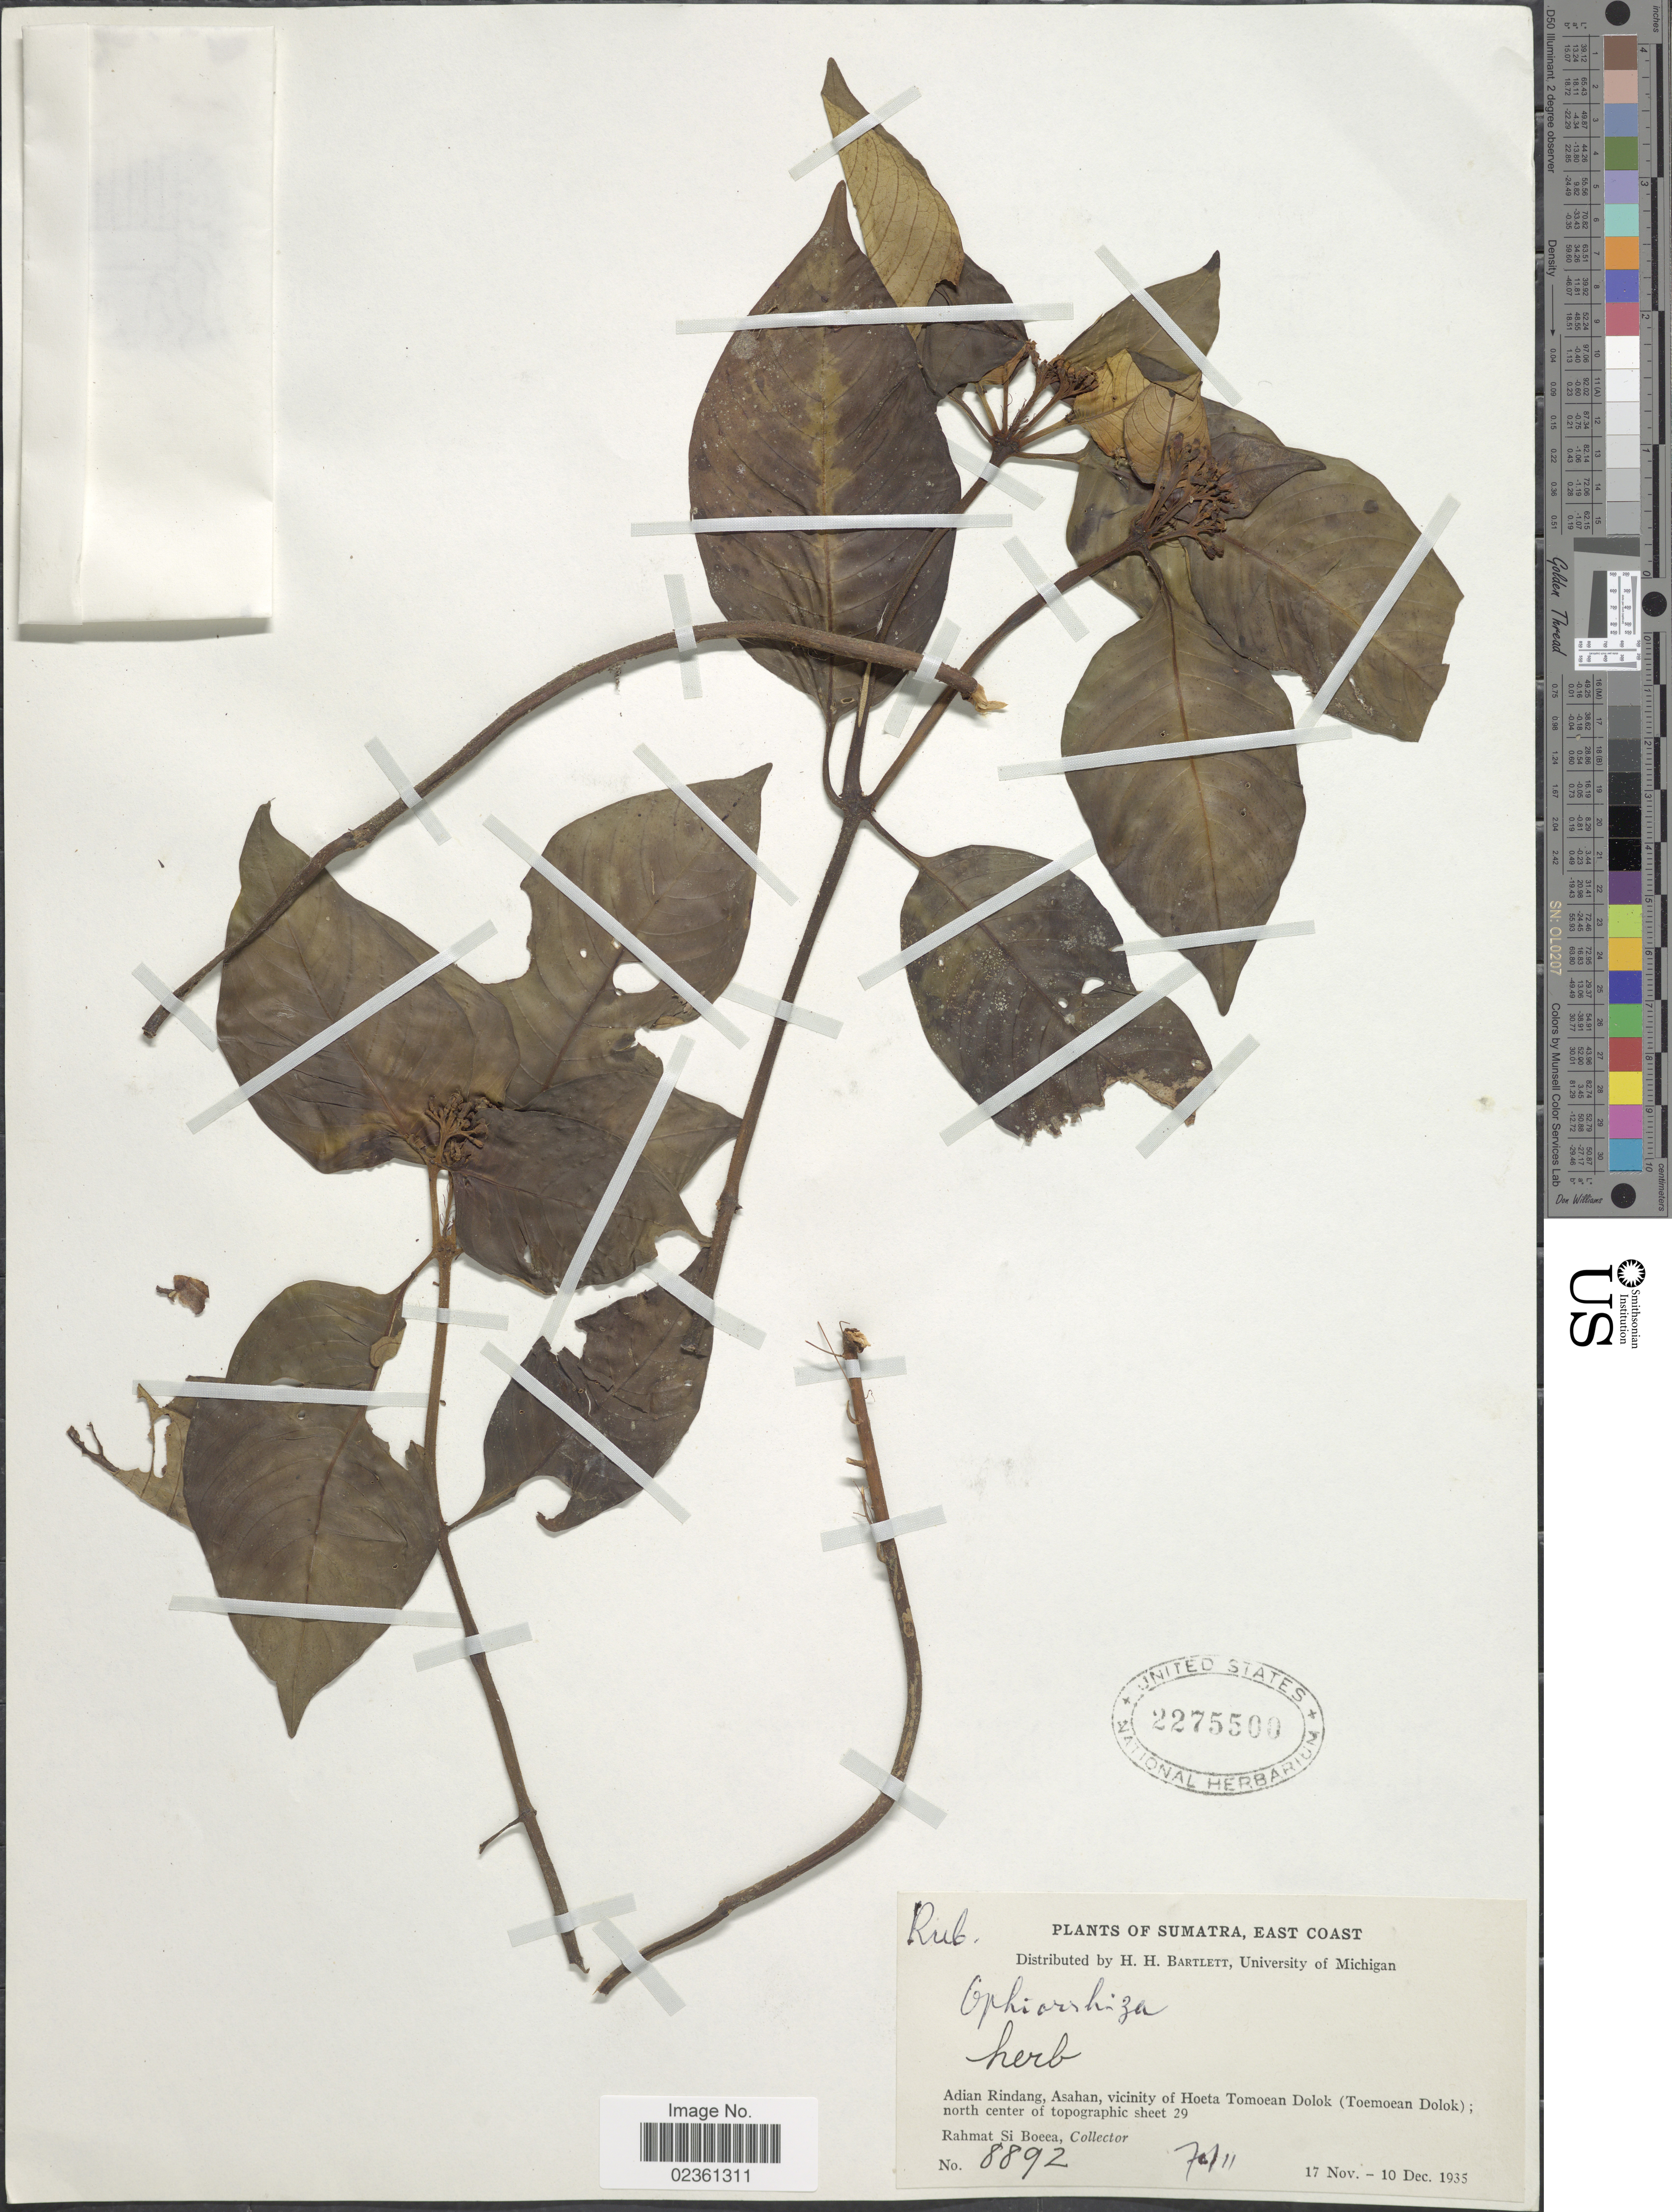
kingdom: Plantae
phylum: Tracheophyta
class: Magnoliopsida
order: Gentianales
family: Rubiaceae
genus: Ophiorrhiza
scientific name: Ophiorrhiza sp.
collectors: Rahmat Si Boeea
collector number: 8892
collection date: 1935-11-17/1935-12-10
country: Indonesia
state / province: Sumatra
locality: East Coast, Adian Rindang, vicinity of Hoeta Tomoean Dolok (Toemoean Dolok); north center of topographic sheet 29.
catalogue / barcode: US 2275500